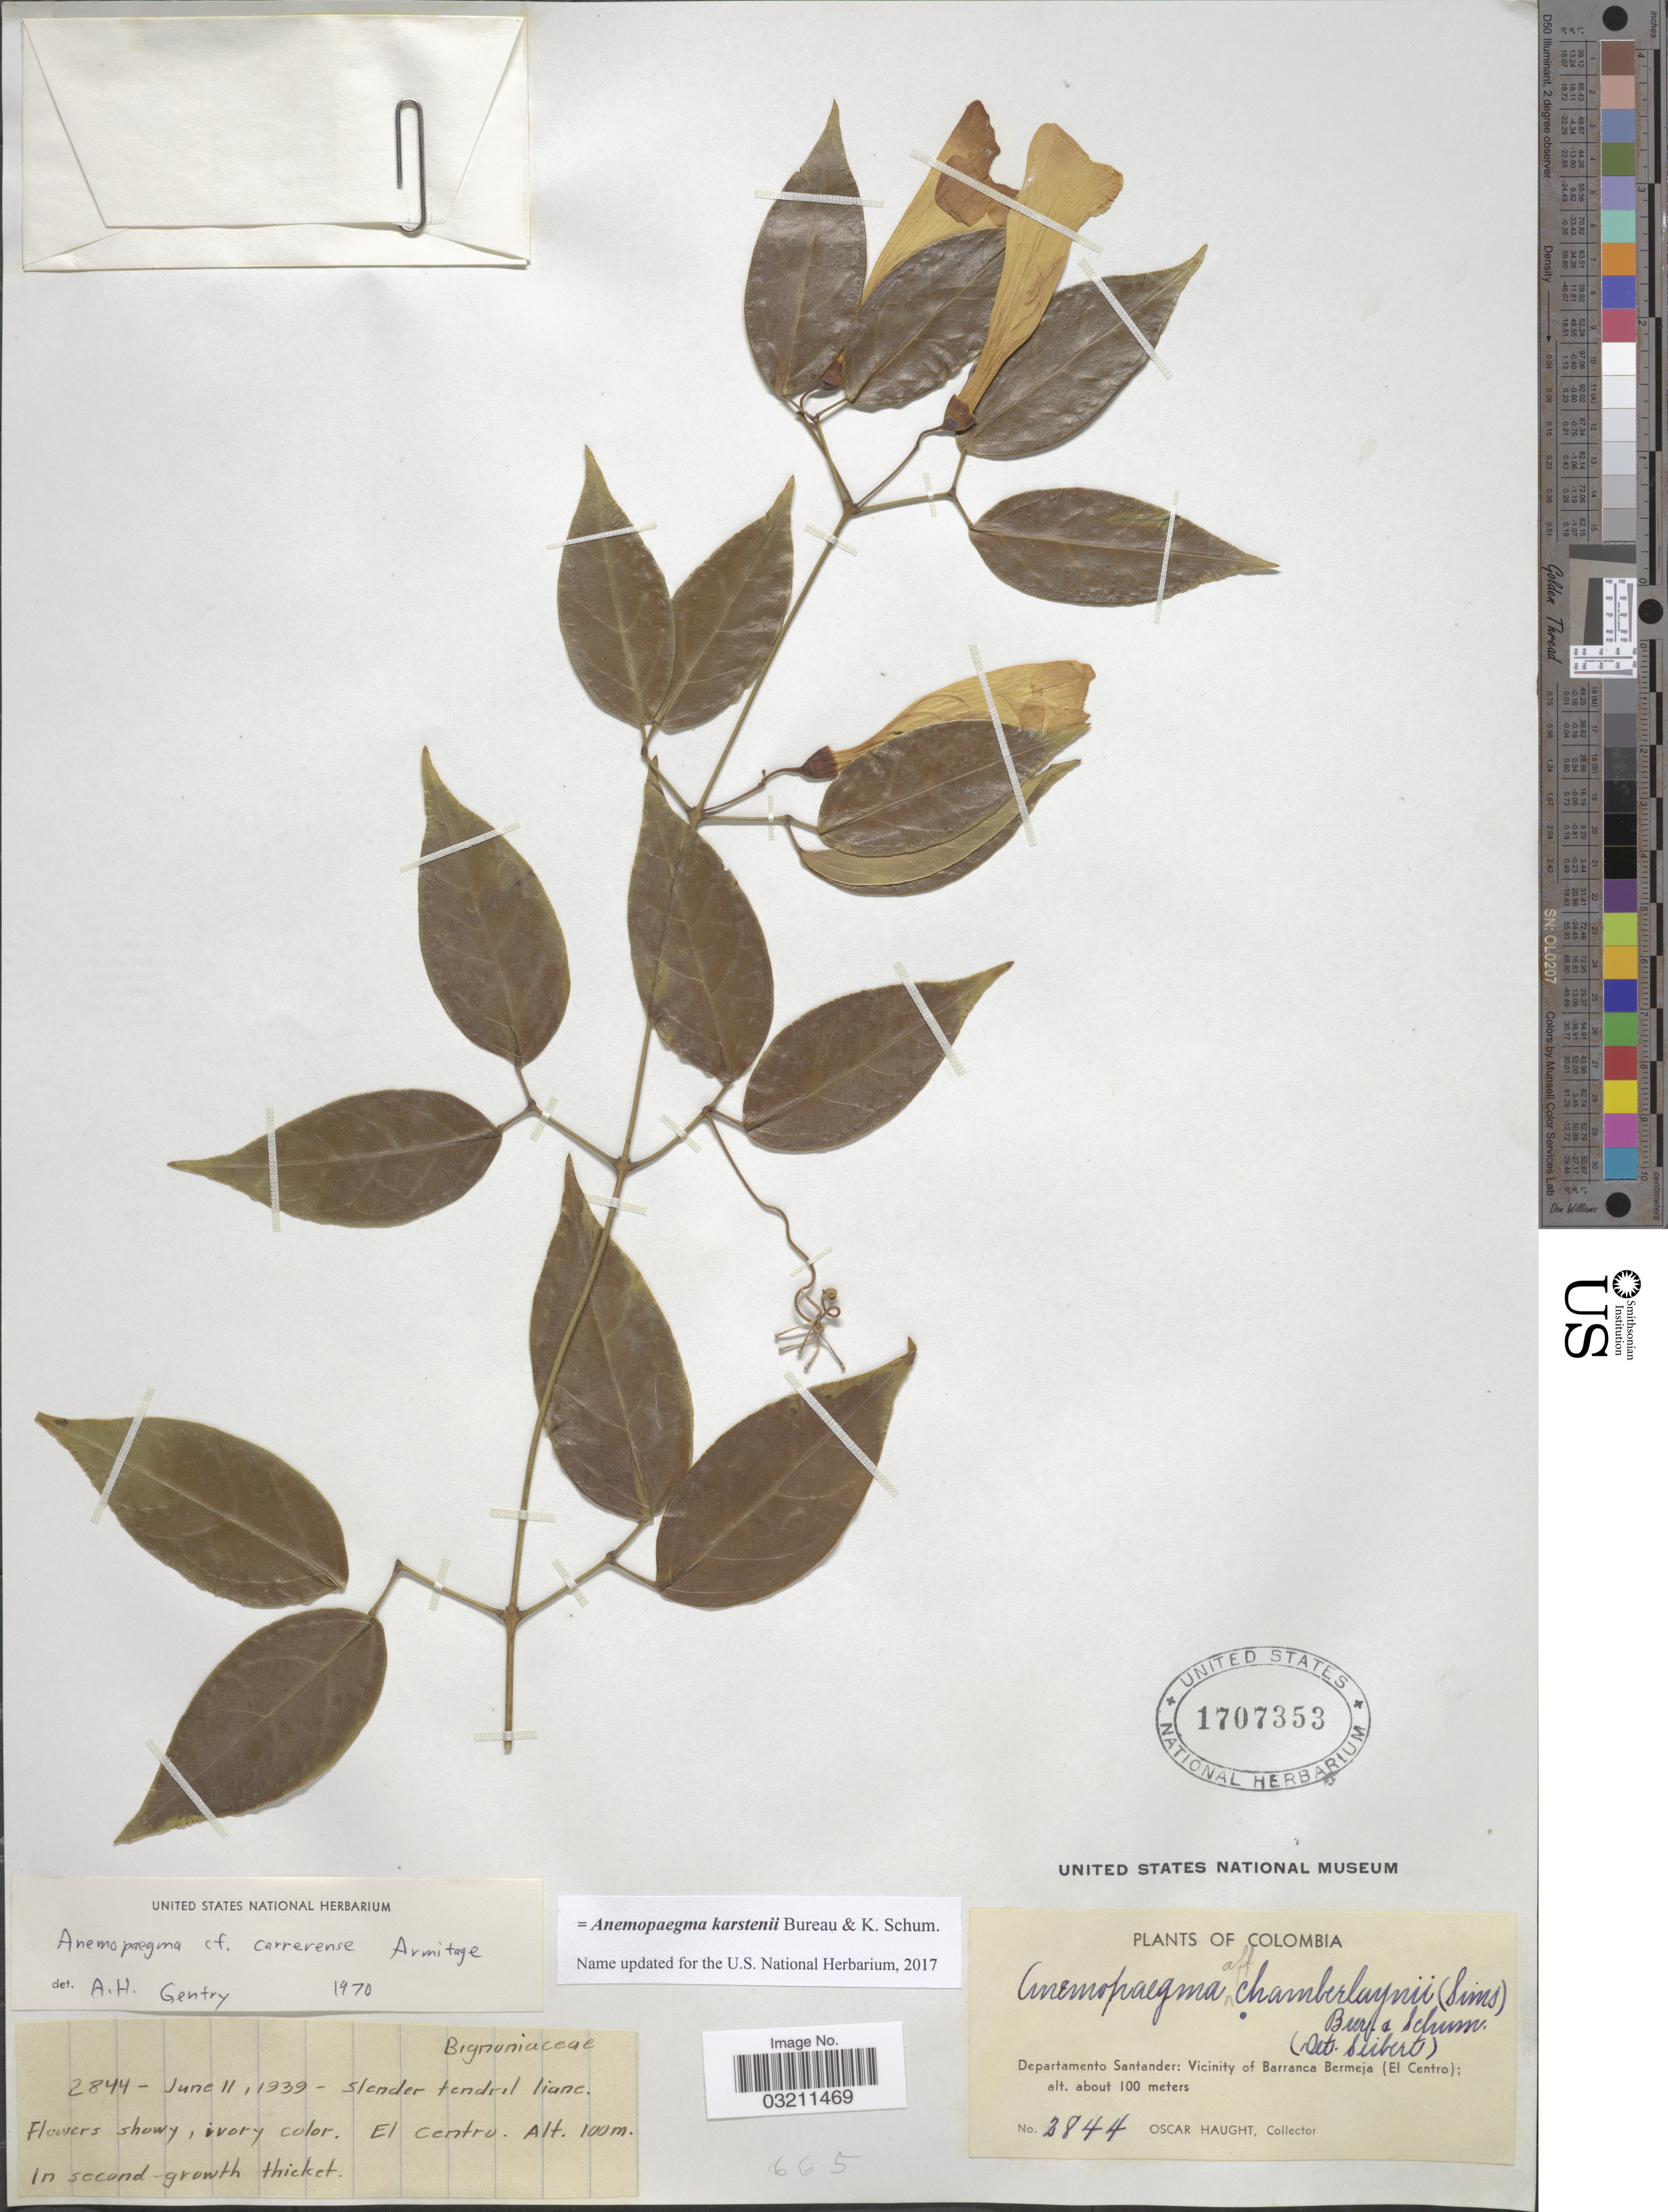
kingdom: Plantae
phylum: Tracheophyta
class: Magnoliopsida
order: Lamiales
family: Bignoniaceae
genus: Anemopaegma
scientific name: Anemopaegma karstenii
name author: Bureau & K. Schum.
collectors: O. L. Haught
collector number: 2844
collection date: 1939-06-11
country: Colombia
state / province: Santander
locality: Departamento Santander: Vicinity of Barranca Bermeja (El Centro).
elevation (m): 100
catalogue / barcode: US 1707353